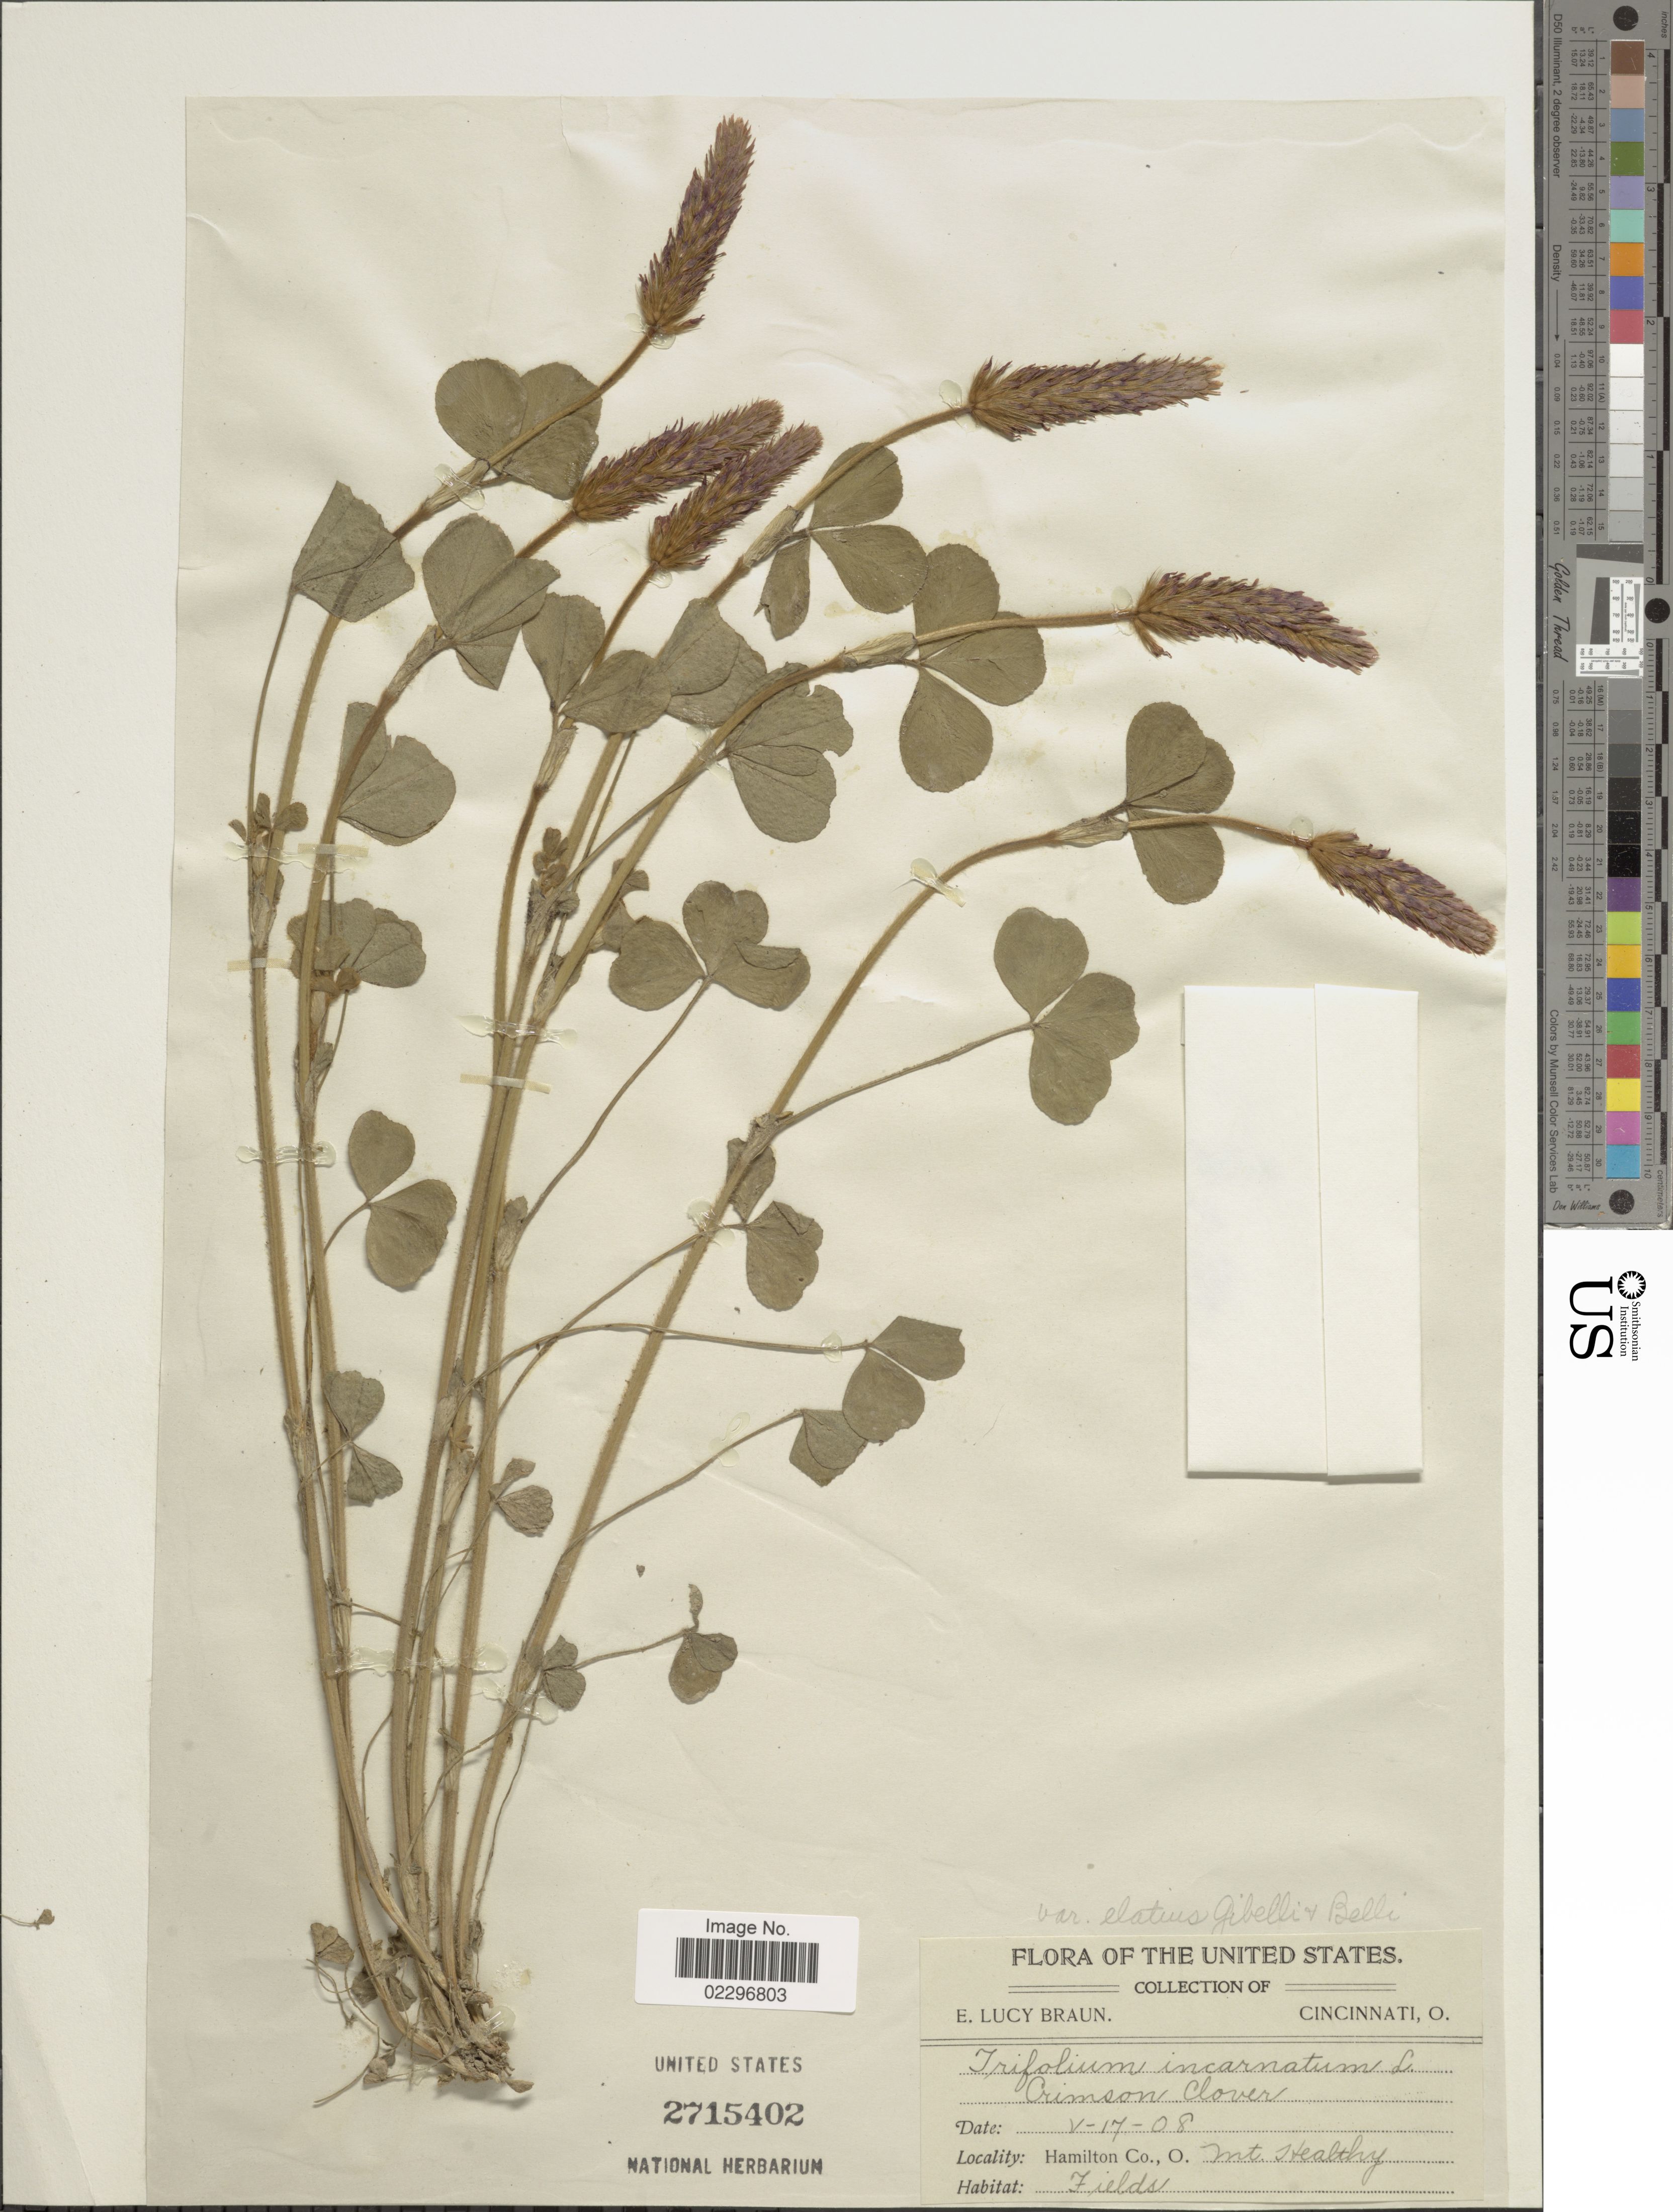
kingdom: Plantae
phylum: Tracheophyta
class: Magnoliopsida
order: Fabales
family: Fabaceae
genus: Trifolium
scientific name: Trifolium incarnatum var. elatius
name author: Gibelli & Belli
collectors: E. L. Braun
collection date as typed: Transcribed d/m/y: 17/5/8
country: United States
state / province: Ohio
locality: Hamilton Co., O. Mt. Healthy.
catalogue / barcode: US 2715402